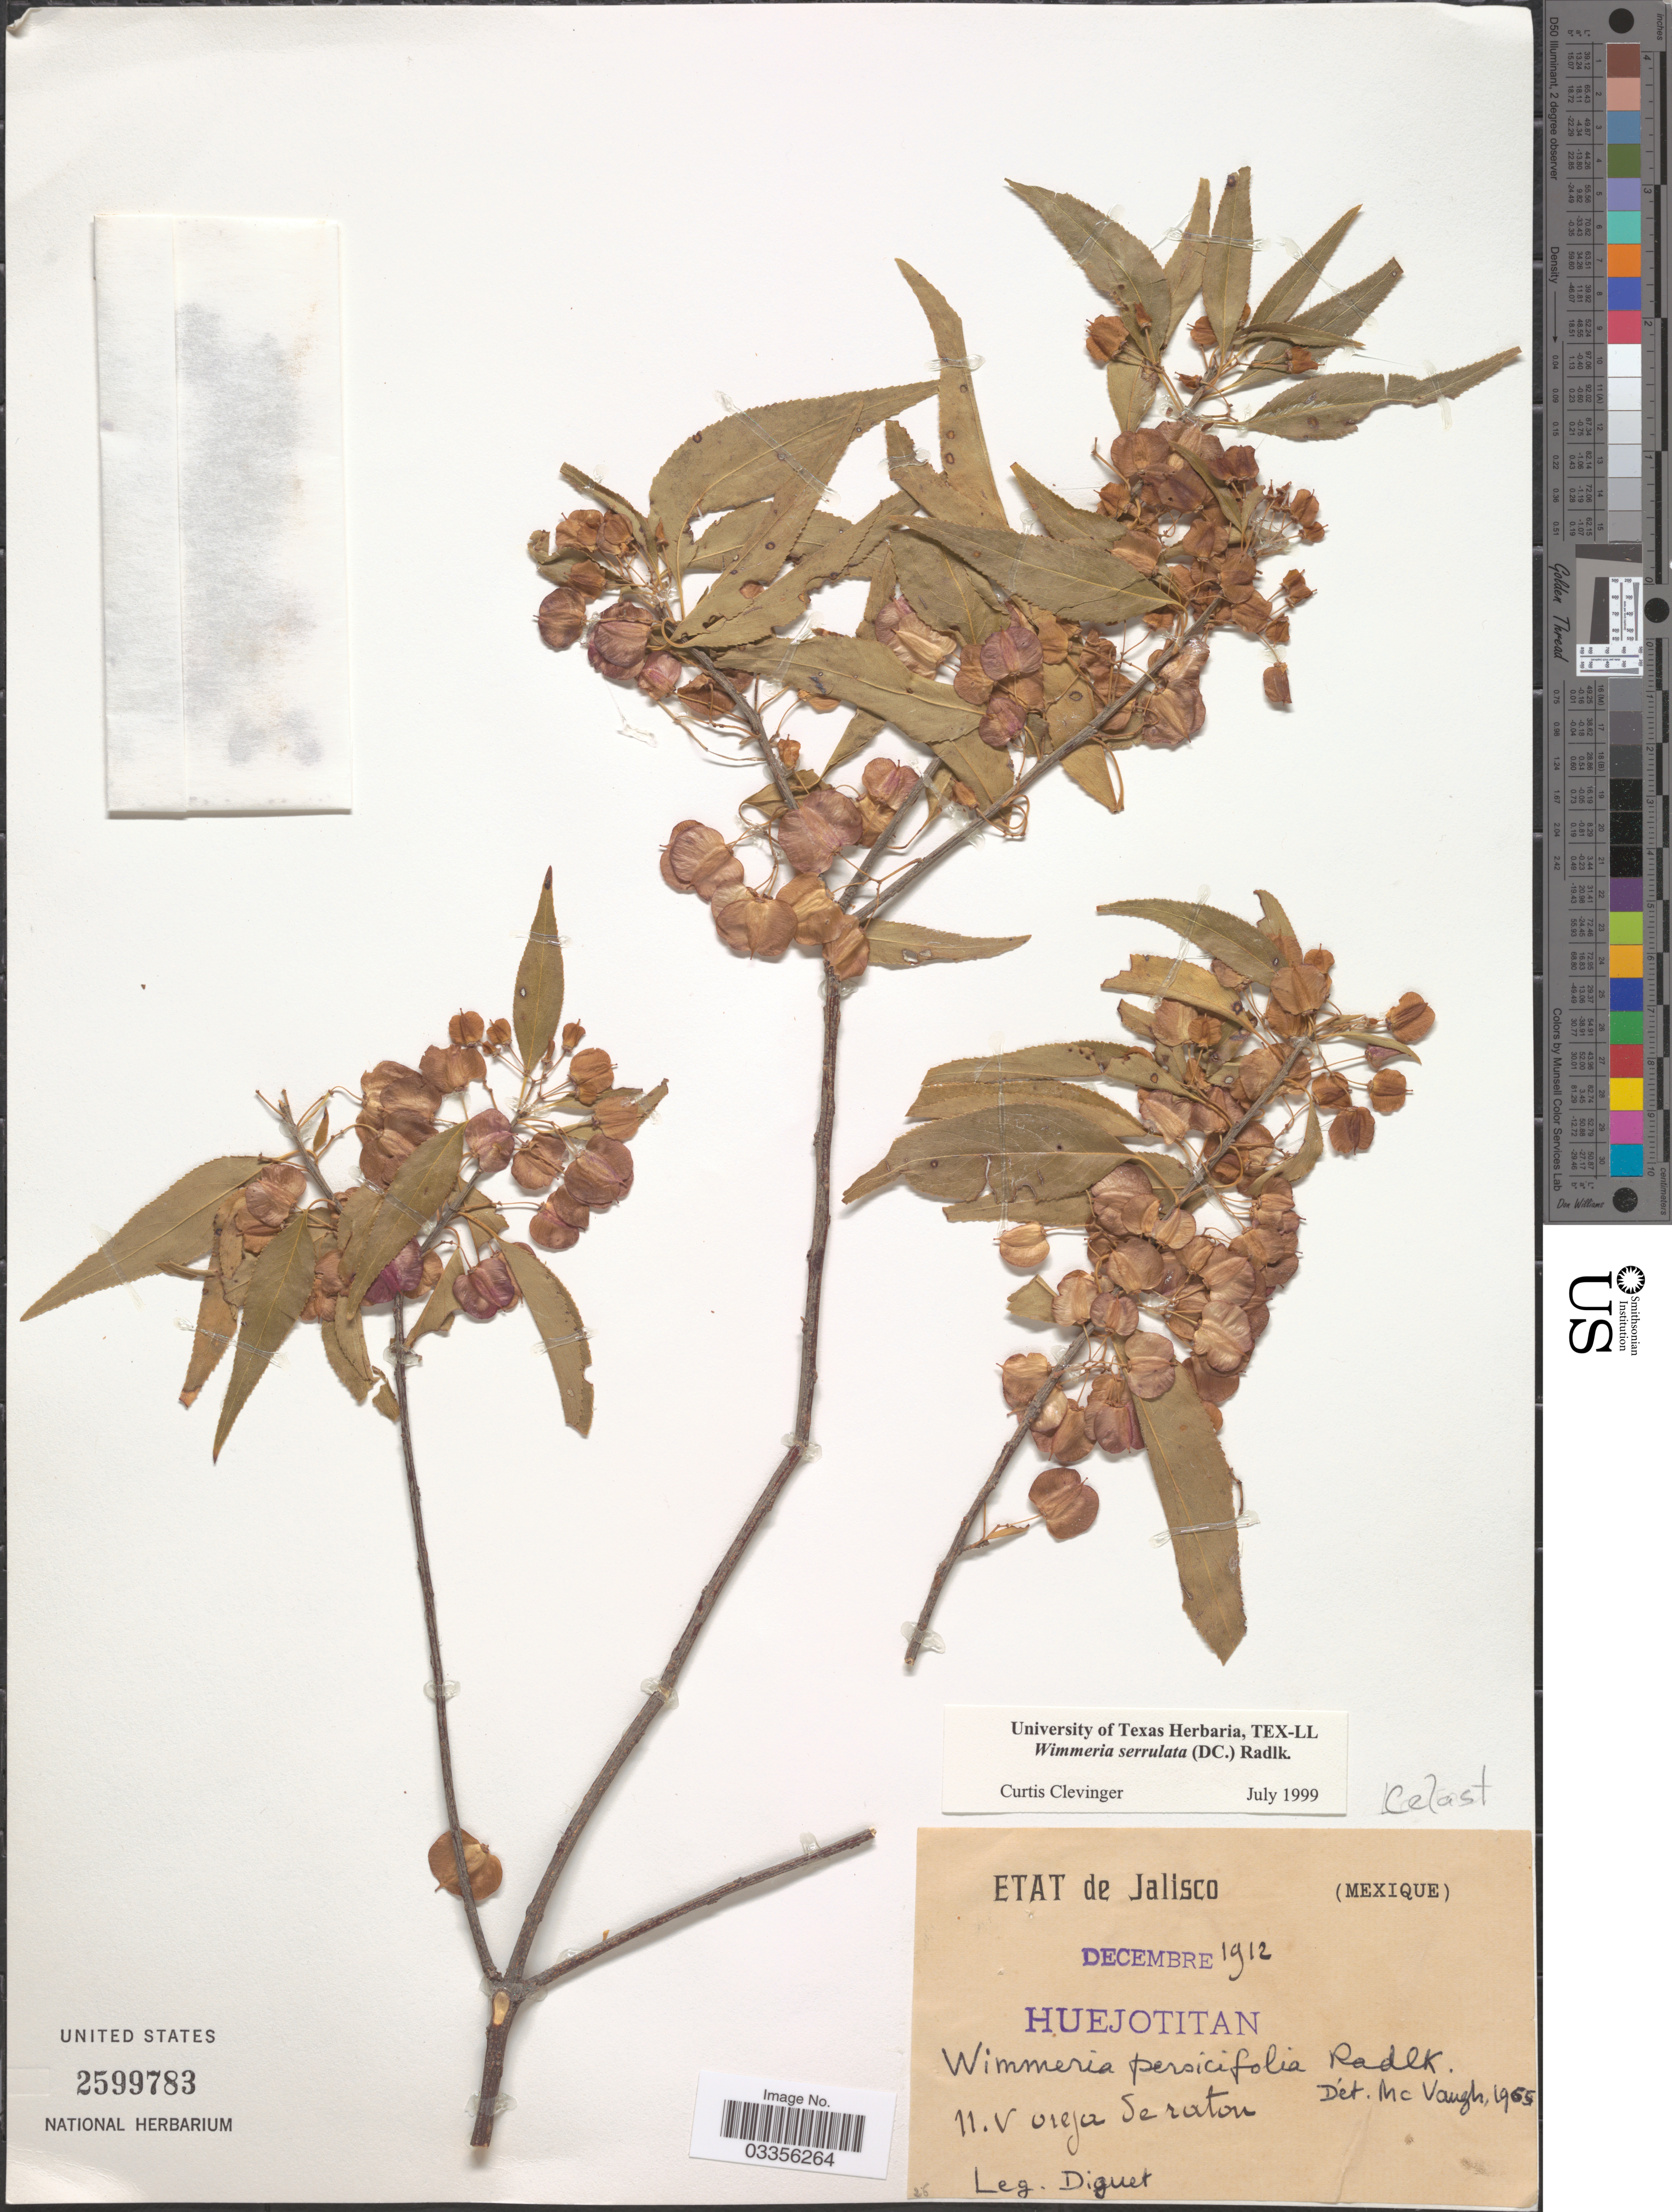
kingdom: Plantae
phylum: Tracheophyta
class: Magnoliopsida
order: Celastrales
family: Celastraceae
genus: Wimmeria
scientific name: Wimmeria serrulata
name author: (DC.) Radlk.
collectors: -. Diguet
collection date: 1912-12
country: Mexico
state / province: Jalisco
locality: Huejotitan.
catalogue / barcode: US 2599783